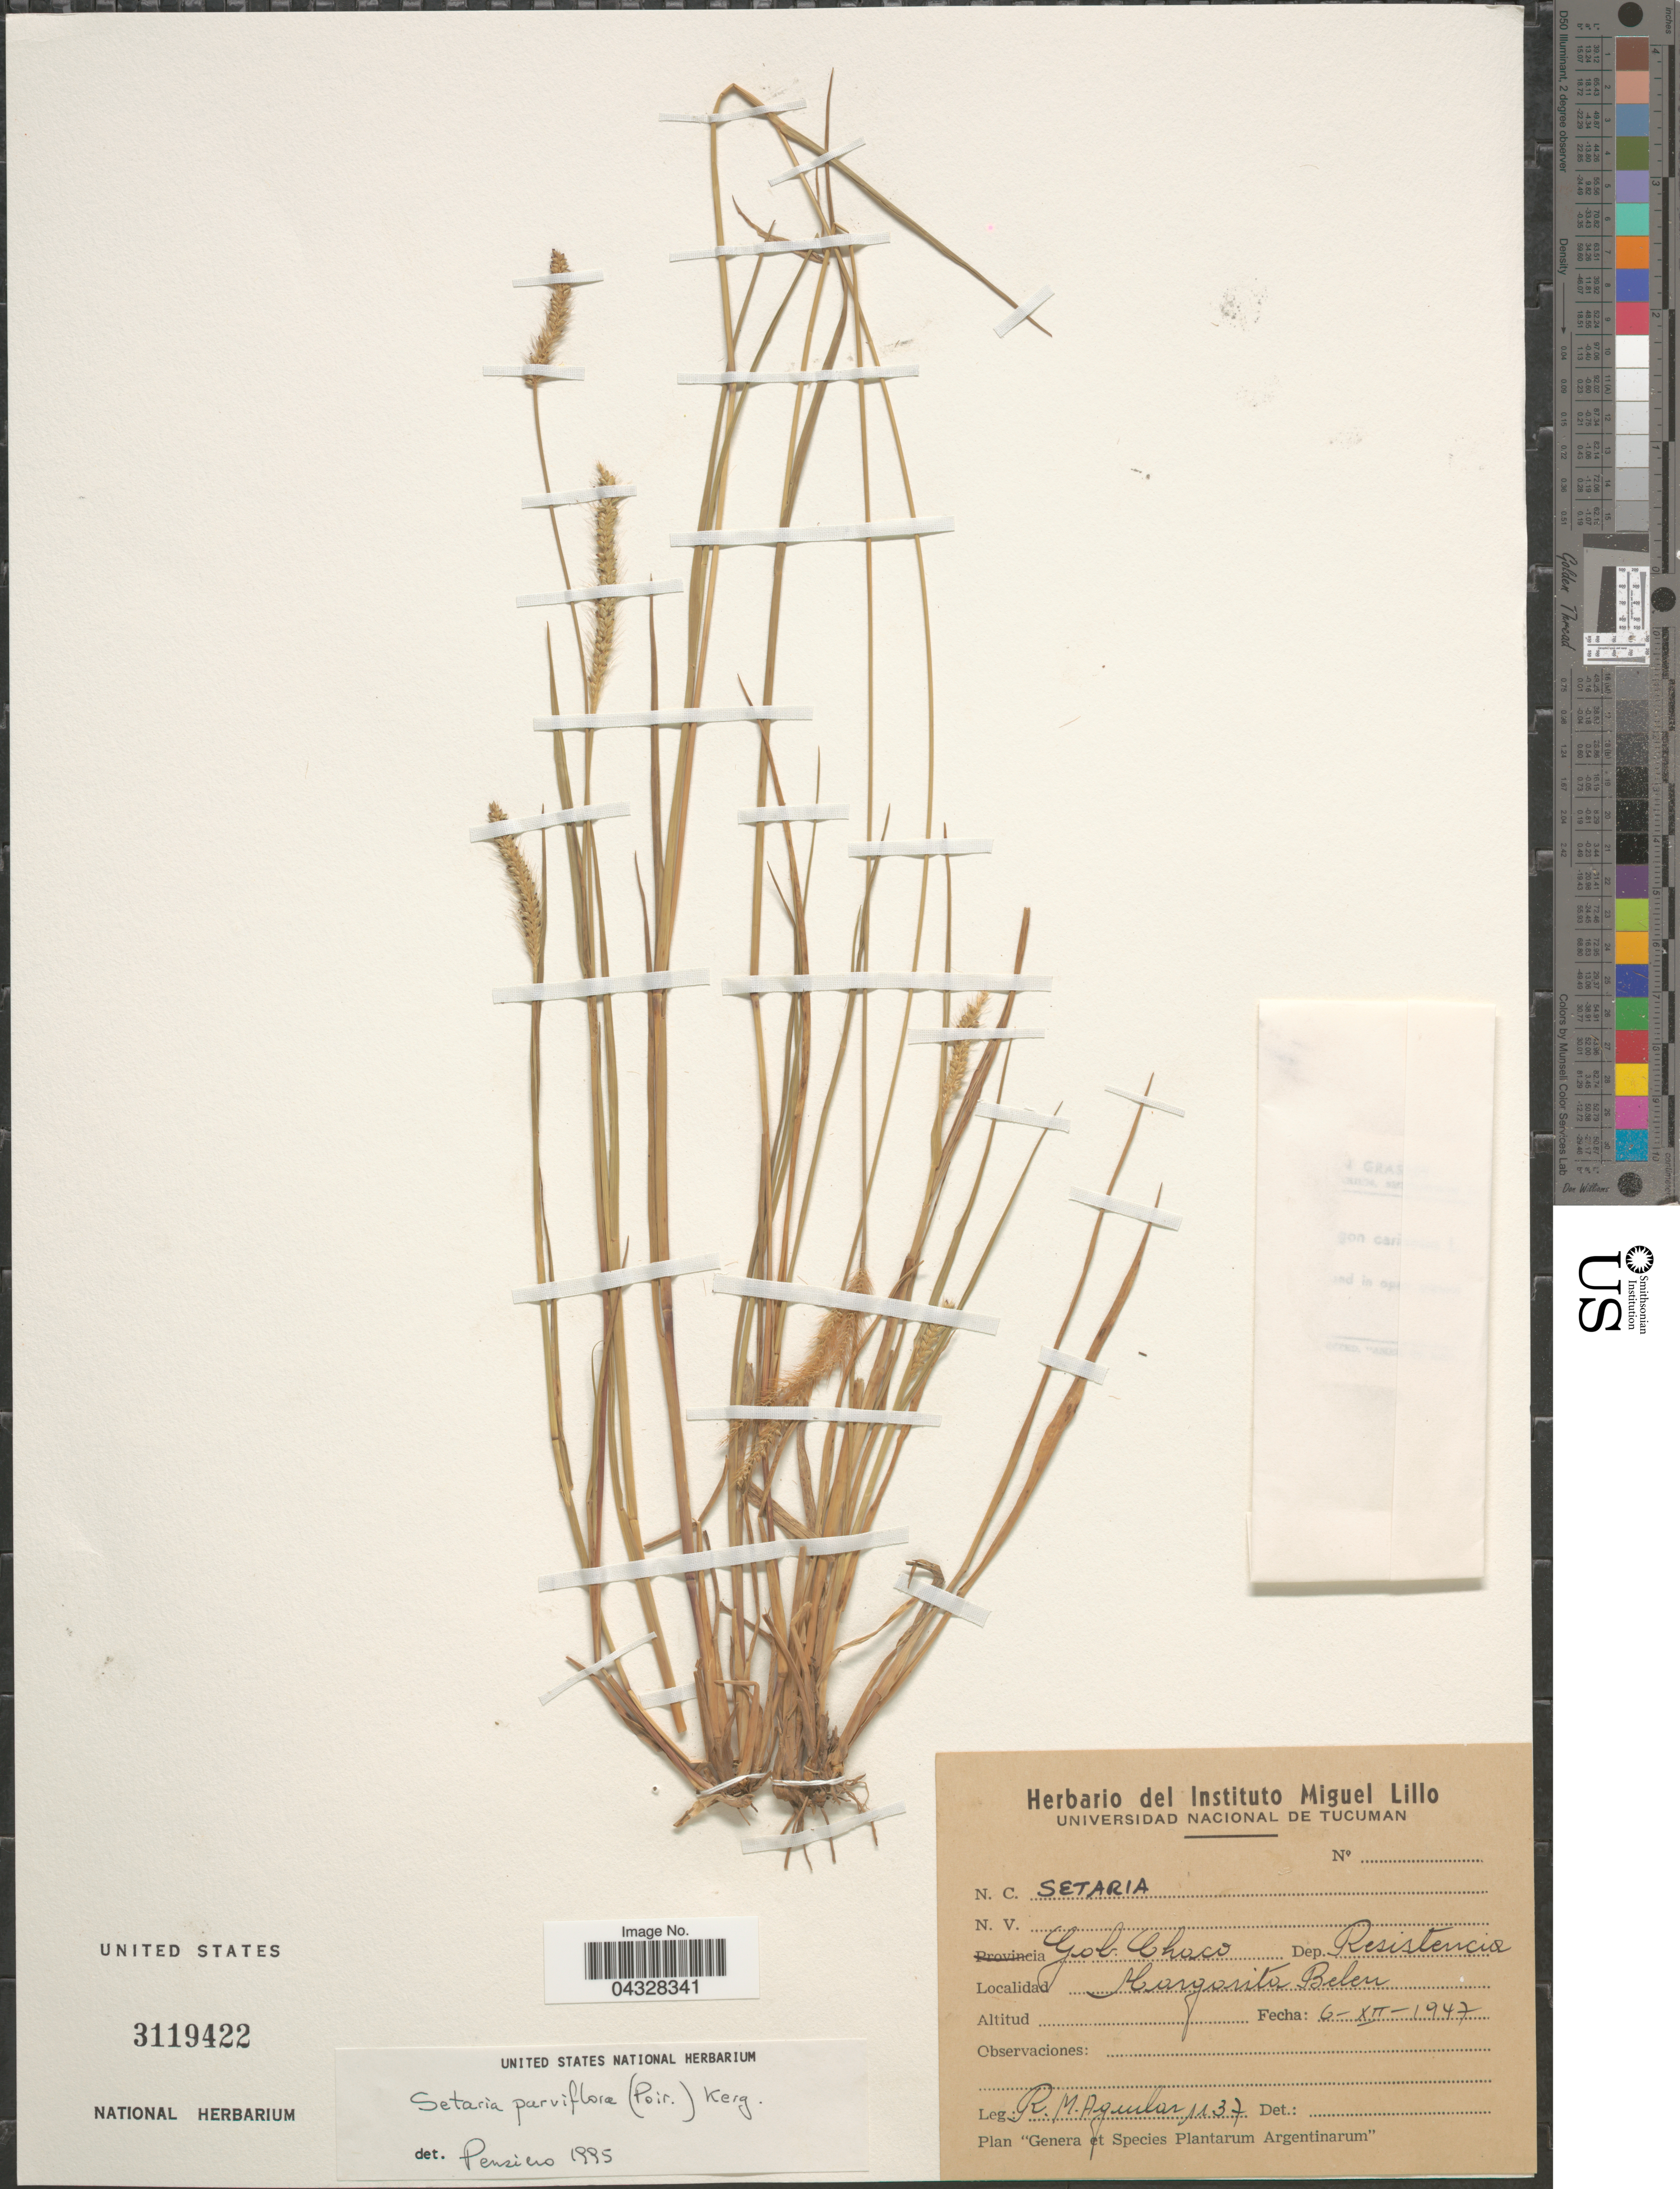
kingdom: Plantae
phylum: Tracheophyta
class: Liliopsida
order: Poales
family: Poaceae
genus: Setaria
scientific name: Setaria parviflora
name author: (Poir.) Kerguélen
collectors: R. Aguilar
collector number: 1137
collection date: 1947-12-06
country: Argentina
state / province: Chaco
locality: Gob. Chaco. Dep. Resistencia. Margarita Belen.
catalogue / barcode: US 3119422